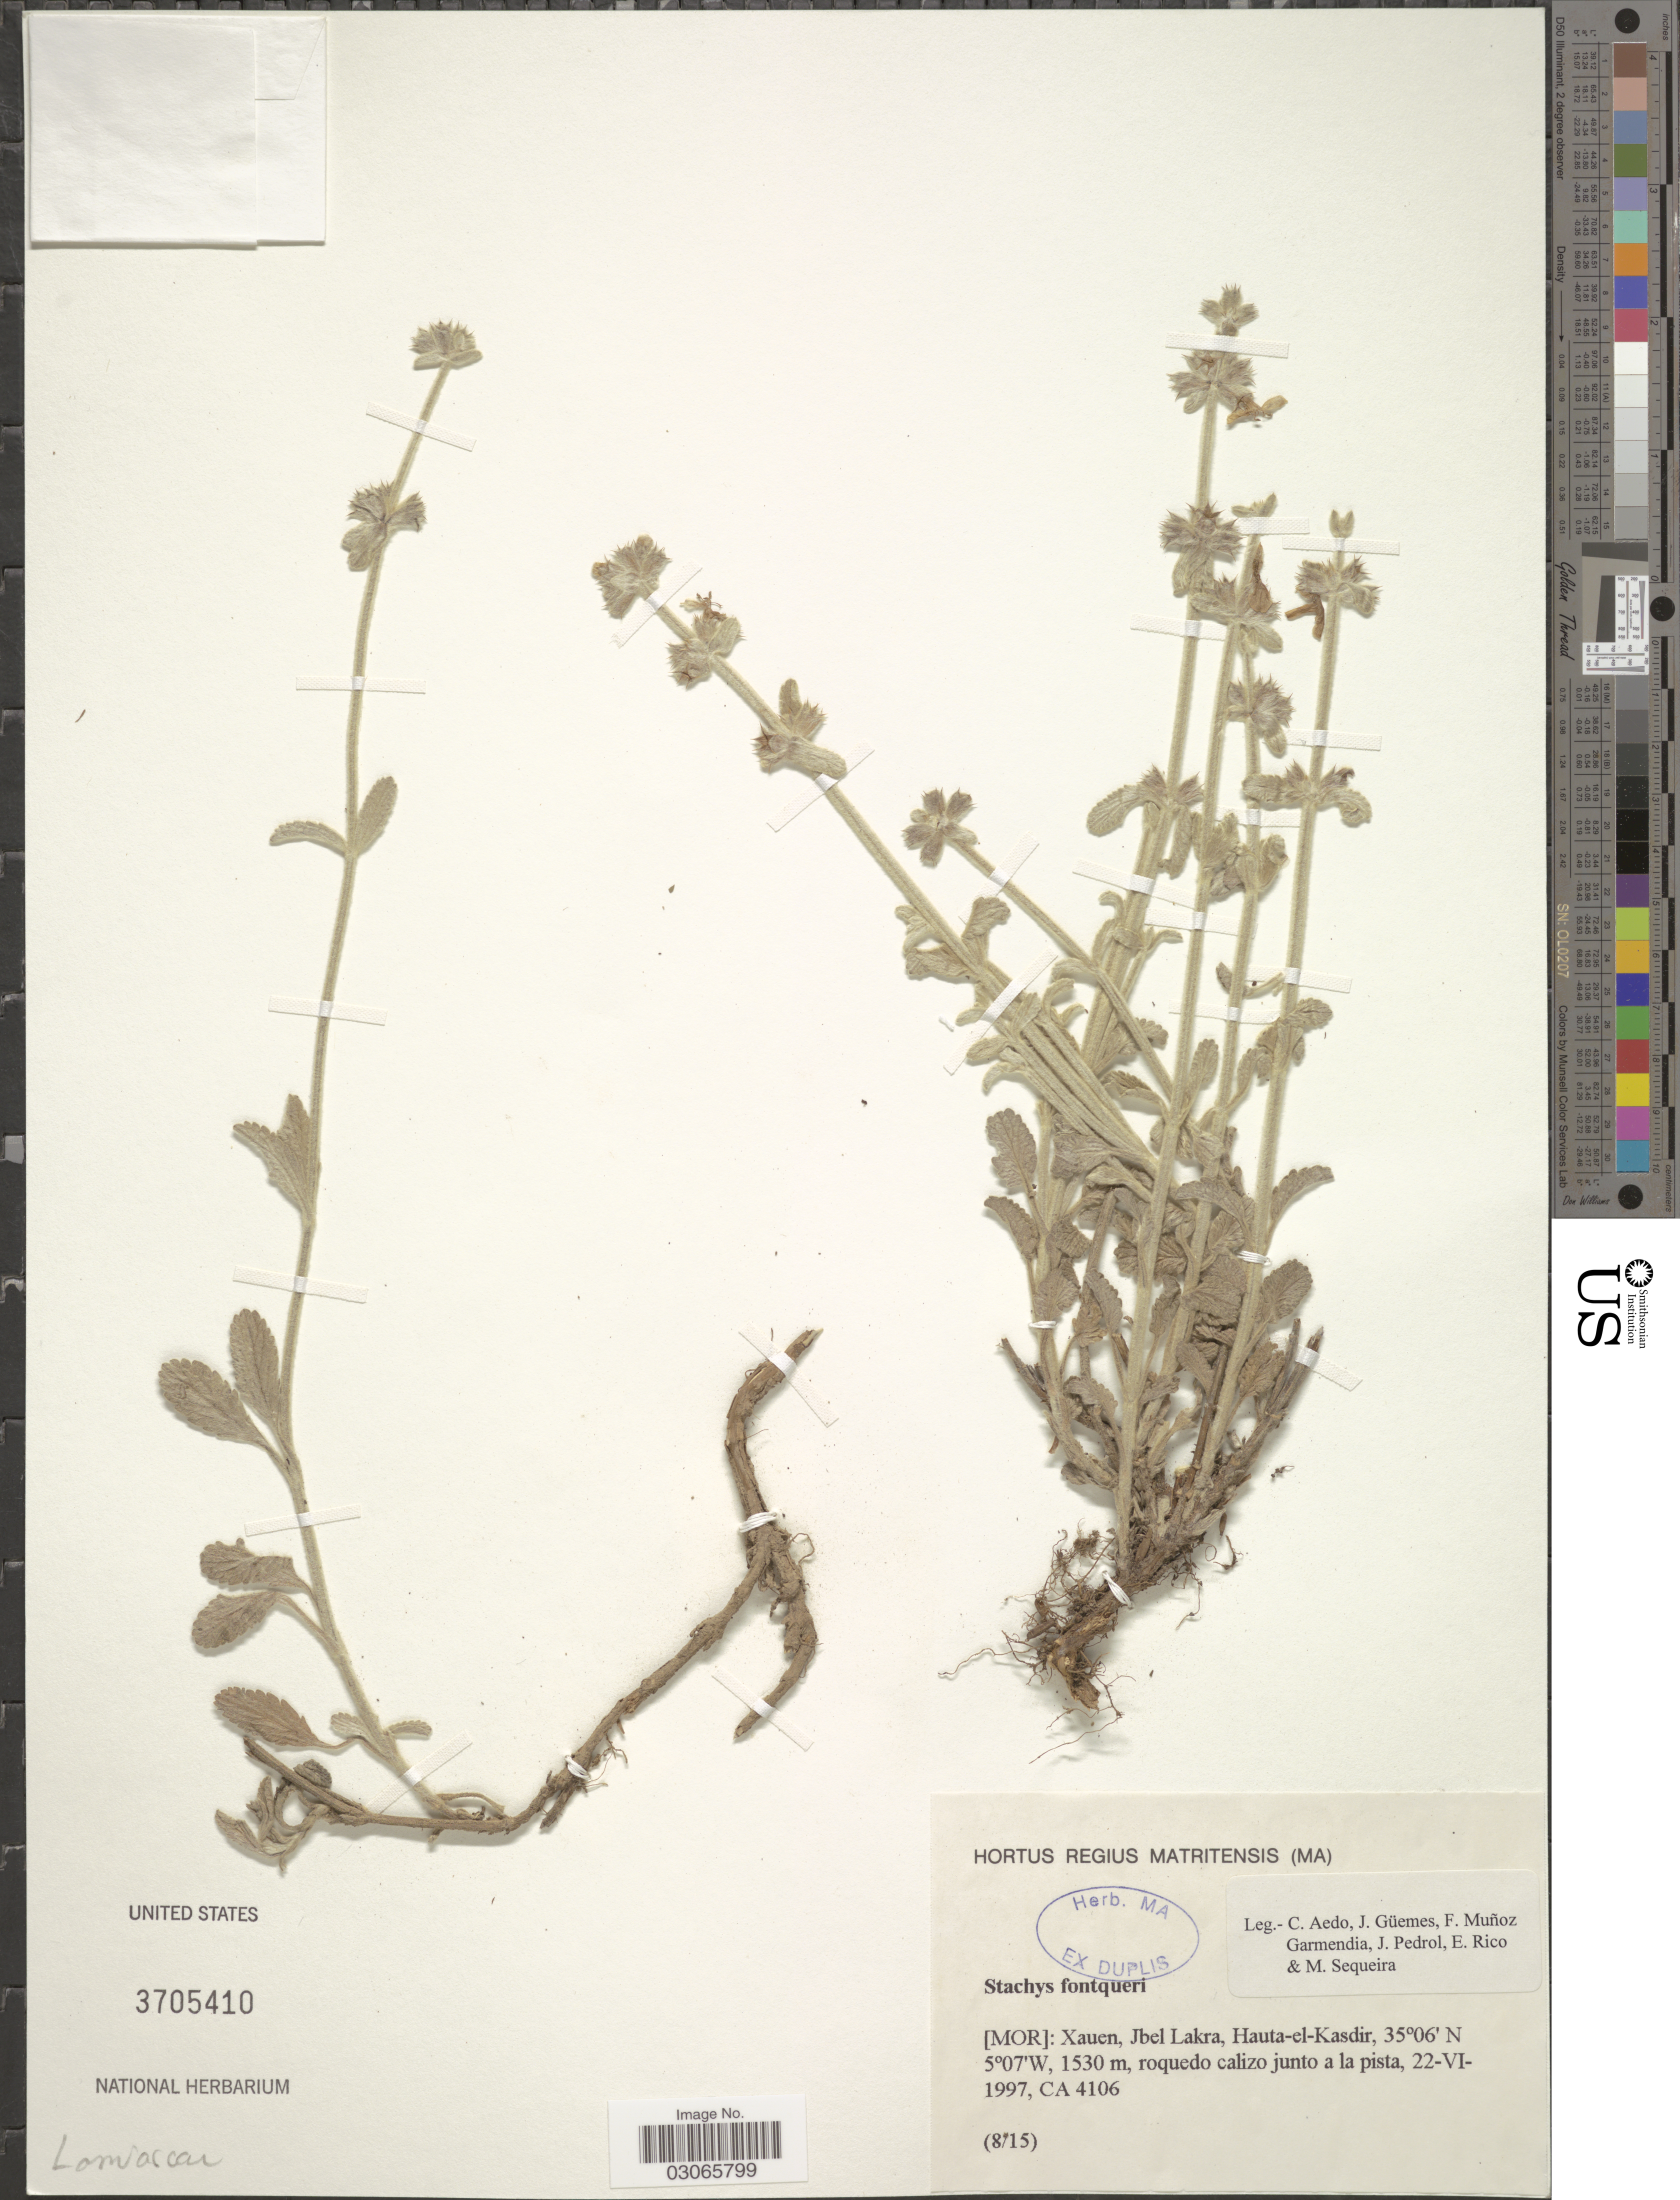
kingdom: Plantae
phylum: Tracheophyta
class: Magnoliopsida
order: Lamiales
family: Lamiaceae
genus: Stachys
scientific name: Stachys fontqueri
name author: Pau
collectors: C. Aedo, J. Güemes, F. Muñoz Garmendia, J. Pedrol & et al.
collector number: CA 4106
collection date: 1997-06-22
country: Morocco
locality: [Mor]: Xauen, Jbel Lakra, Hauta-el-Kadir.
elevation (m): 1530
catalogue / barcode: US 3705410